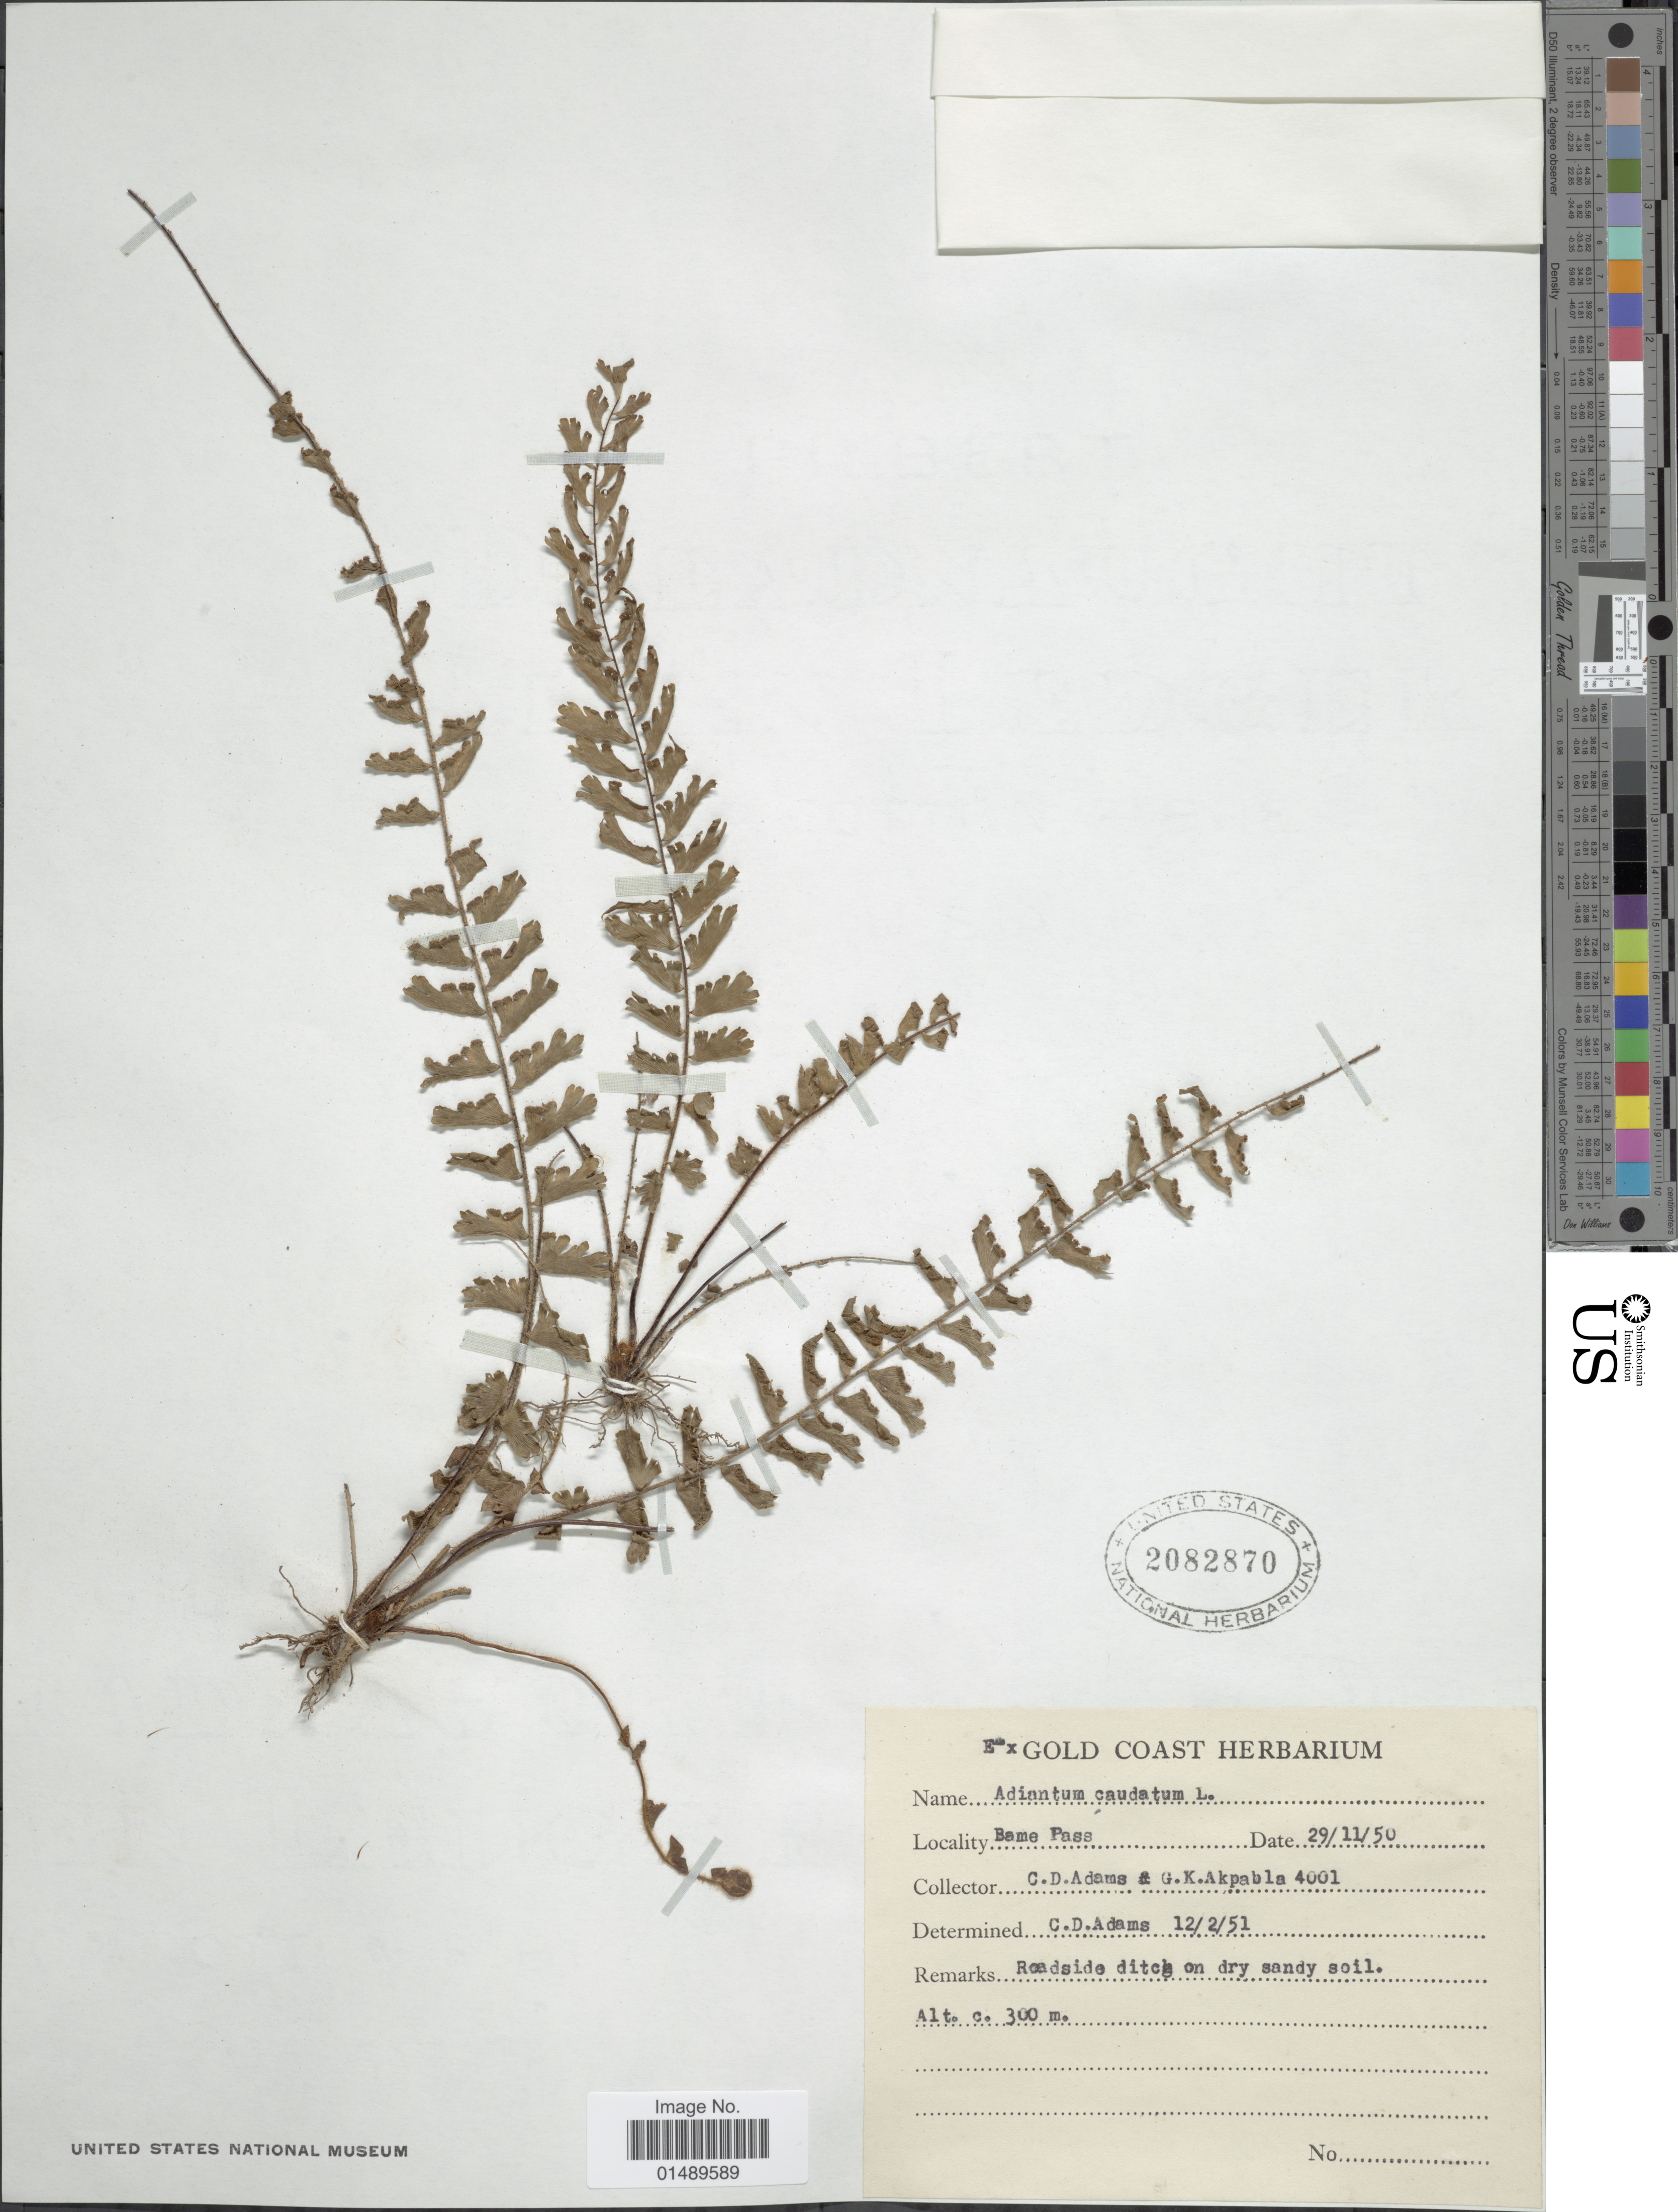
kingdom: Plantae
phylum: Tracheophyta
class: Polypodiopsida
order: Polypodiales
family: Pteridaceae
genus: Adiantum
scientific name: Adiantum caudatum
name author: L.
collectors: C. D. Adams & G. Akpabla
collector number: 4001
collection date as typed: Transcribed d/m/y: 29/11/50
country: Ghana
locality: Gold Coast, Bame Pass.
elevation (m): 300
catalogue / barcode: US 2082870